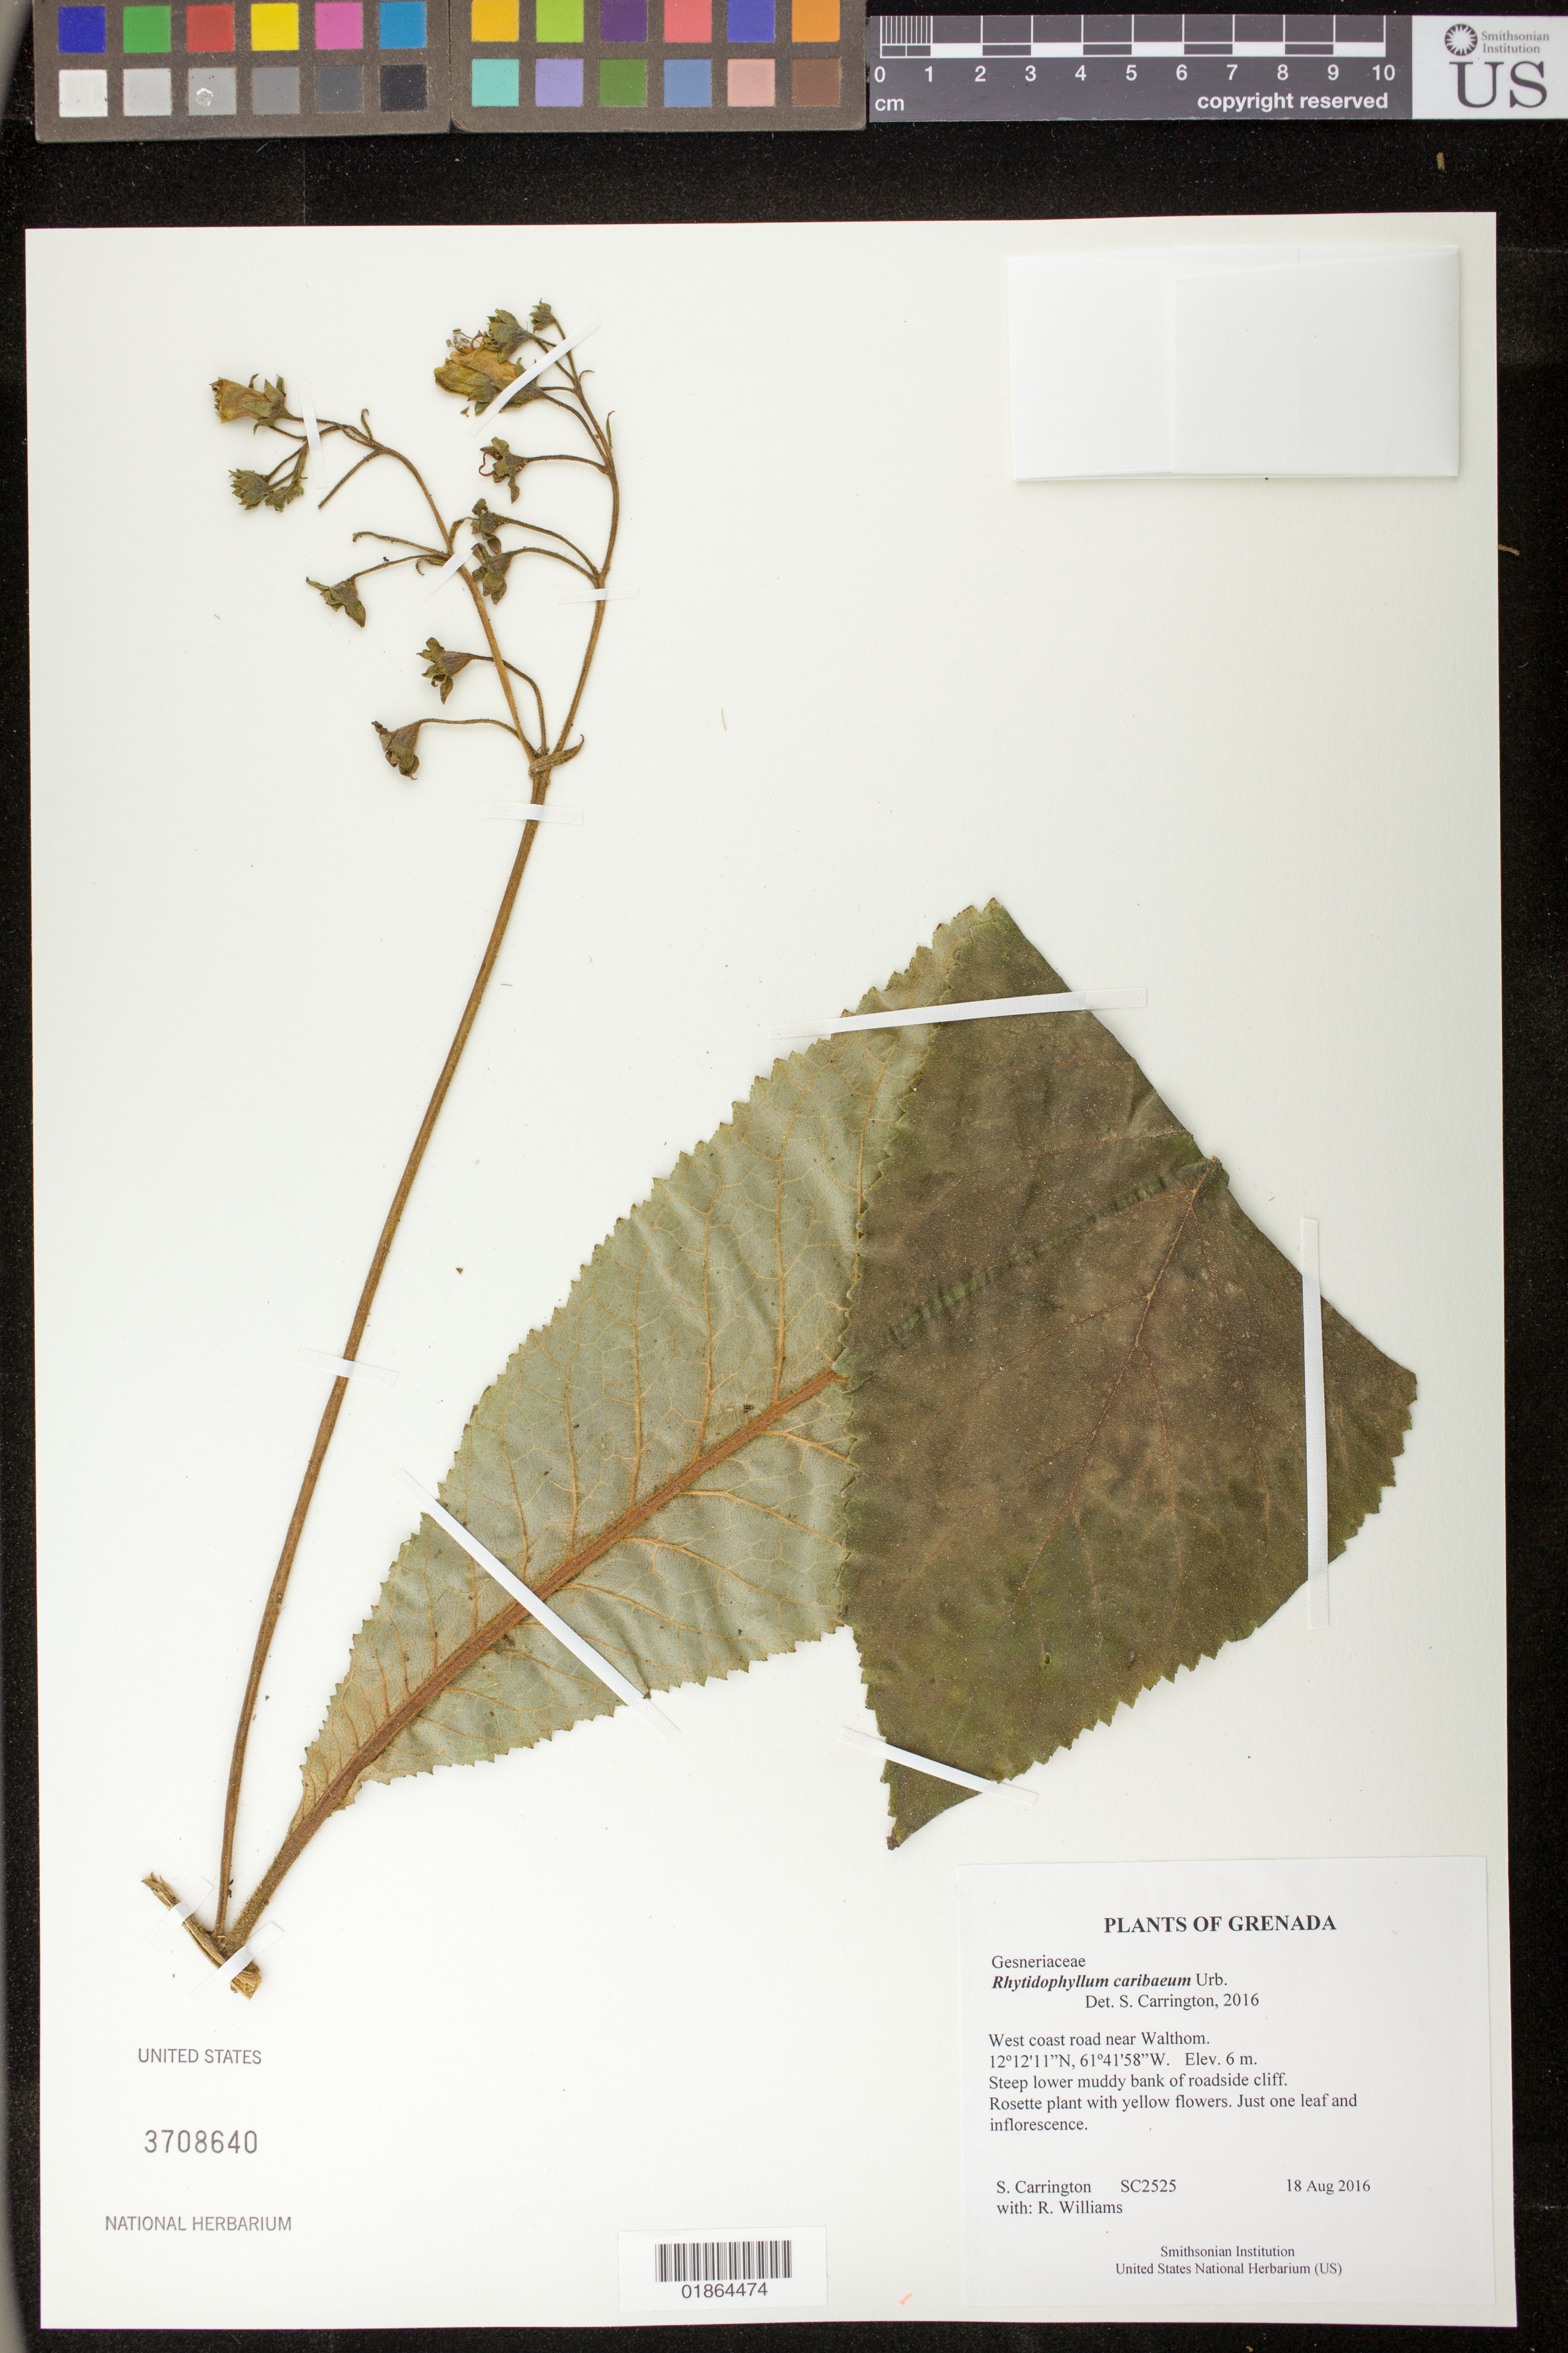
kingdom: Plantae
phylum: Tracheophyta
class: Magnoliopsida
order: Lamiales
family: Gesneriaceae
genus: Rhytidophyllum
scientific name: Rhytidophyllum caribaeum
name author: Urb.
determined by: Carrington, C. M. S.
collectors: C. M. S. Carrington & R. Williams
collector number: SC2525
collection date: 2016-08-18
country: Grenada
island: Grenada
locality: West coast road near Walthom.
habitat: Steep lower muddy bank of roadside cliff.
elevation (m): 6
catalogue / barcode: US 3708640